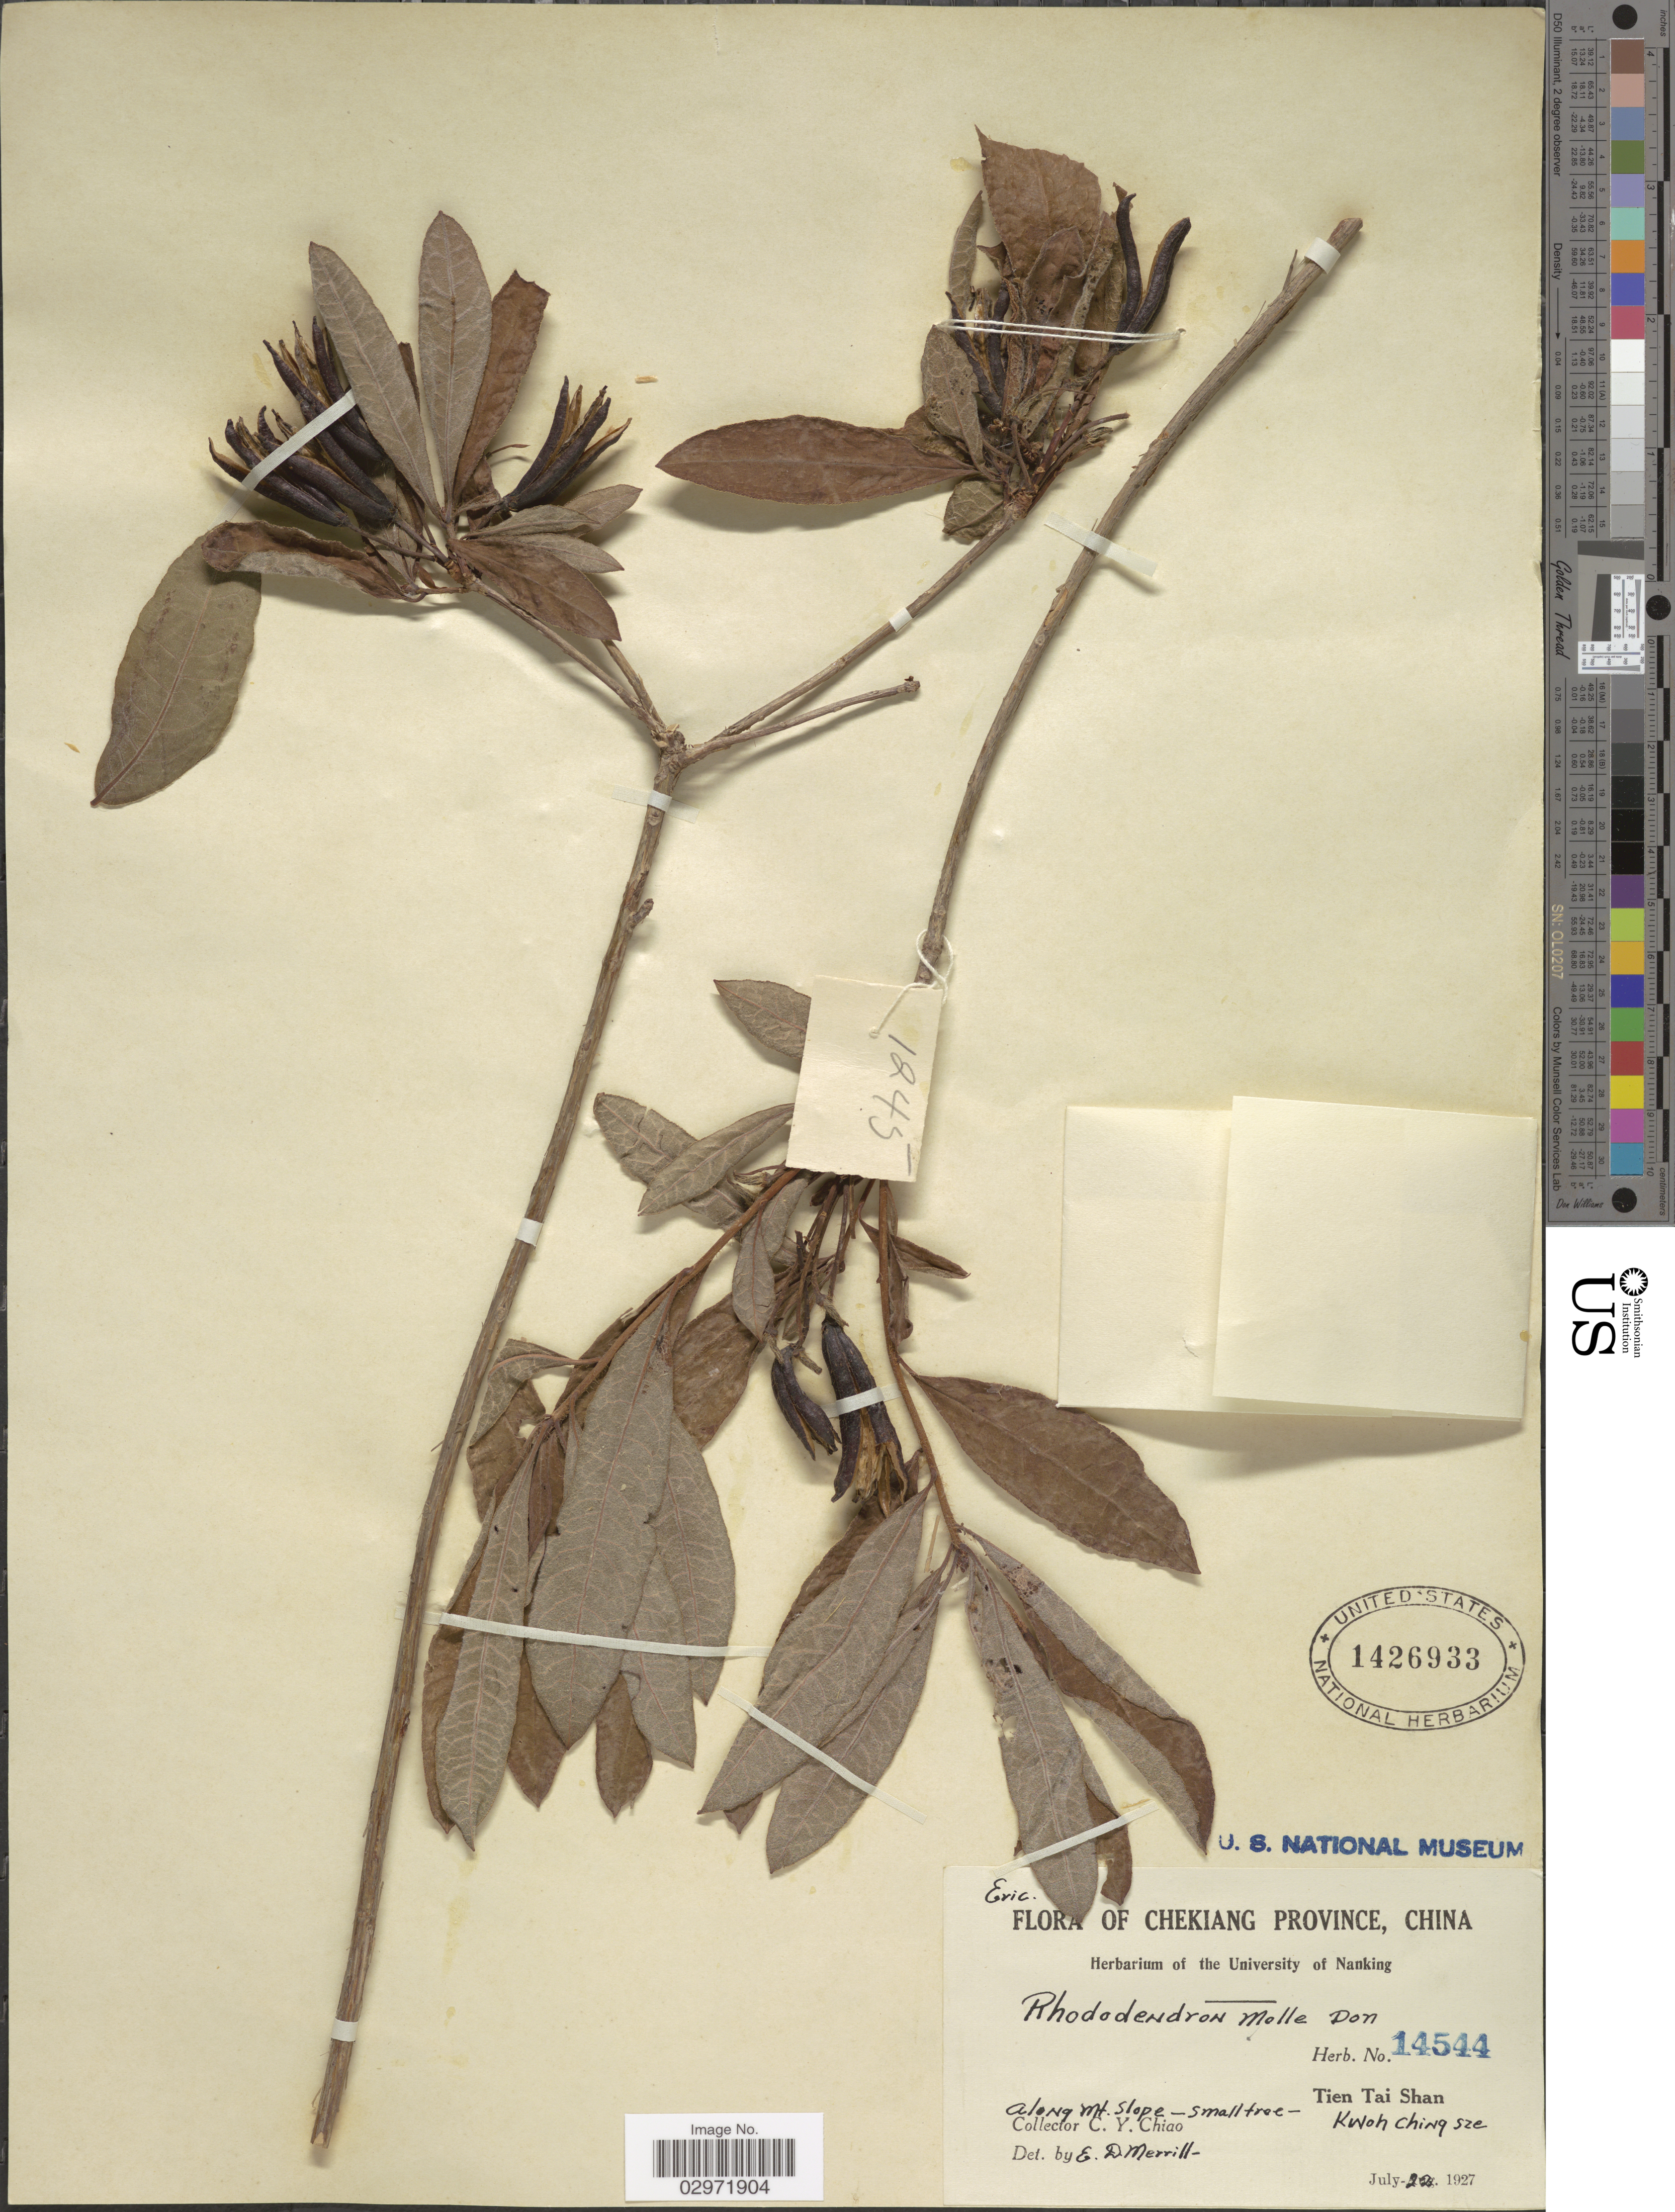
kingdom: Plantae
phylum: Tracheophyta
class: Magnoliopsida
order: Ericales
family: Ericaceae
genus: Rhododendron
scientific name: Rhododendron molle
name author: G. Don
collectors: C. Y. Chiao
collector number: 14544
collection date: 1927-07-22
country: China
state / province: Zhejiang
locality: Chekiang Province, Tien Tai Shan, along mt. slope, Kwoh Ching Sze.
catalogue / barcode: US 1426933